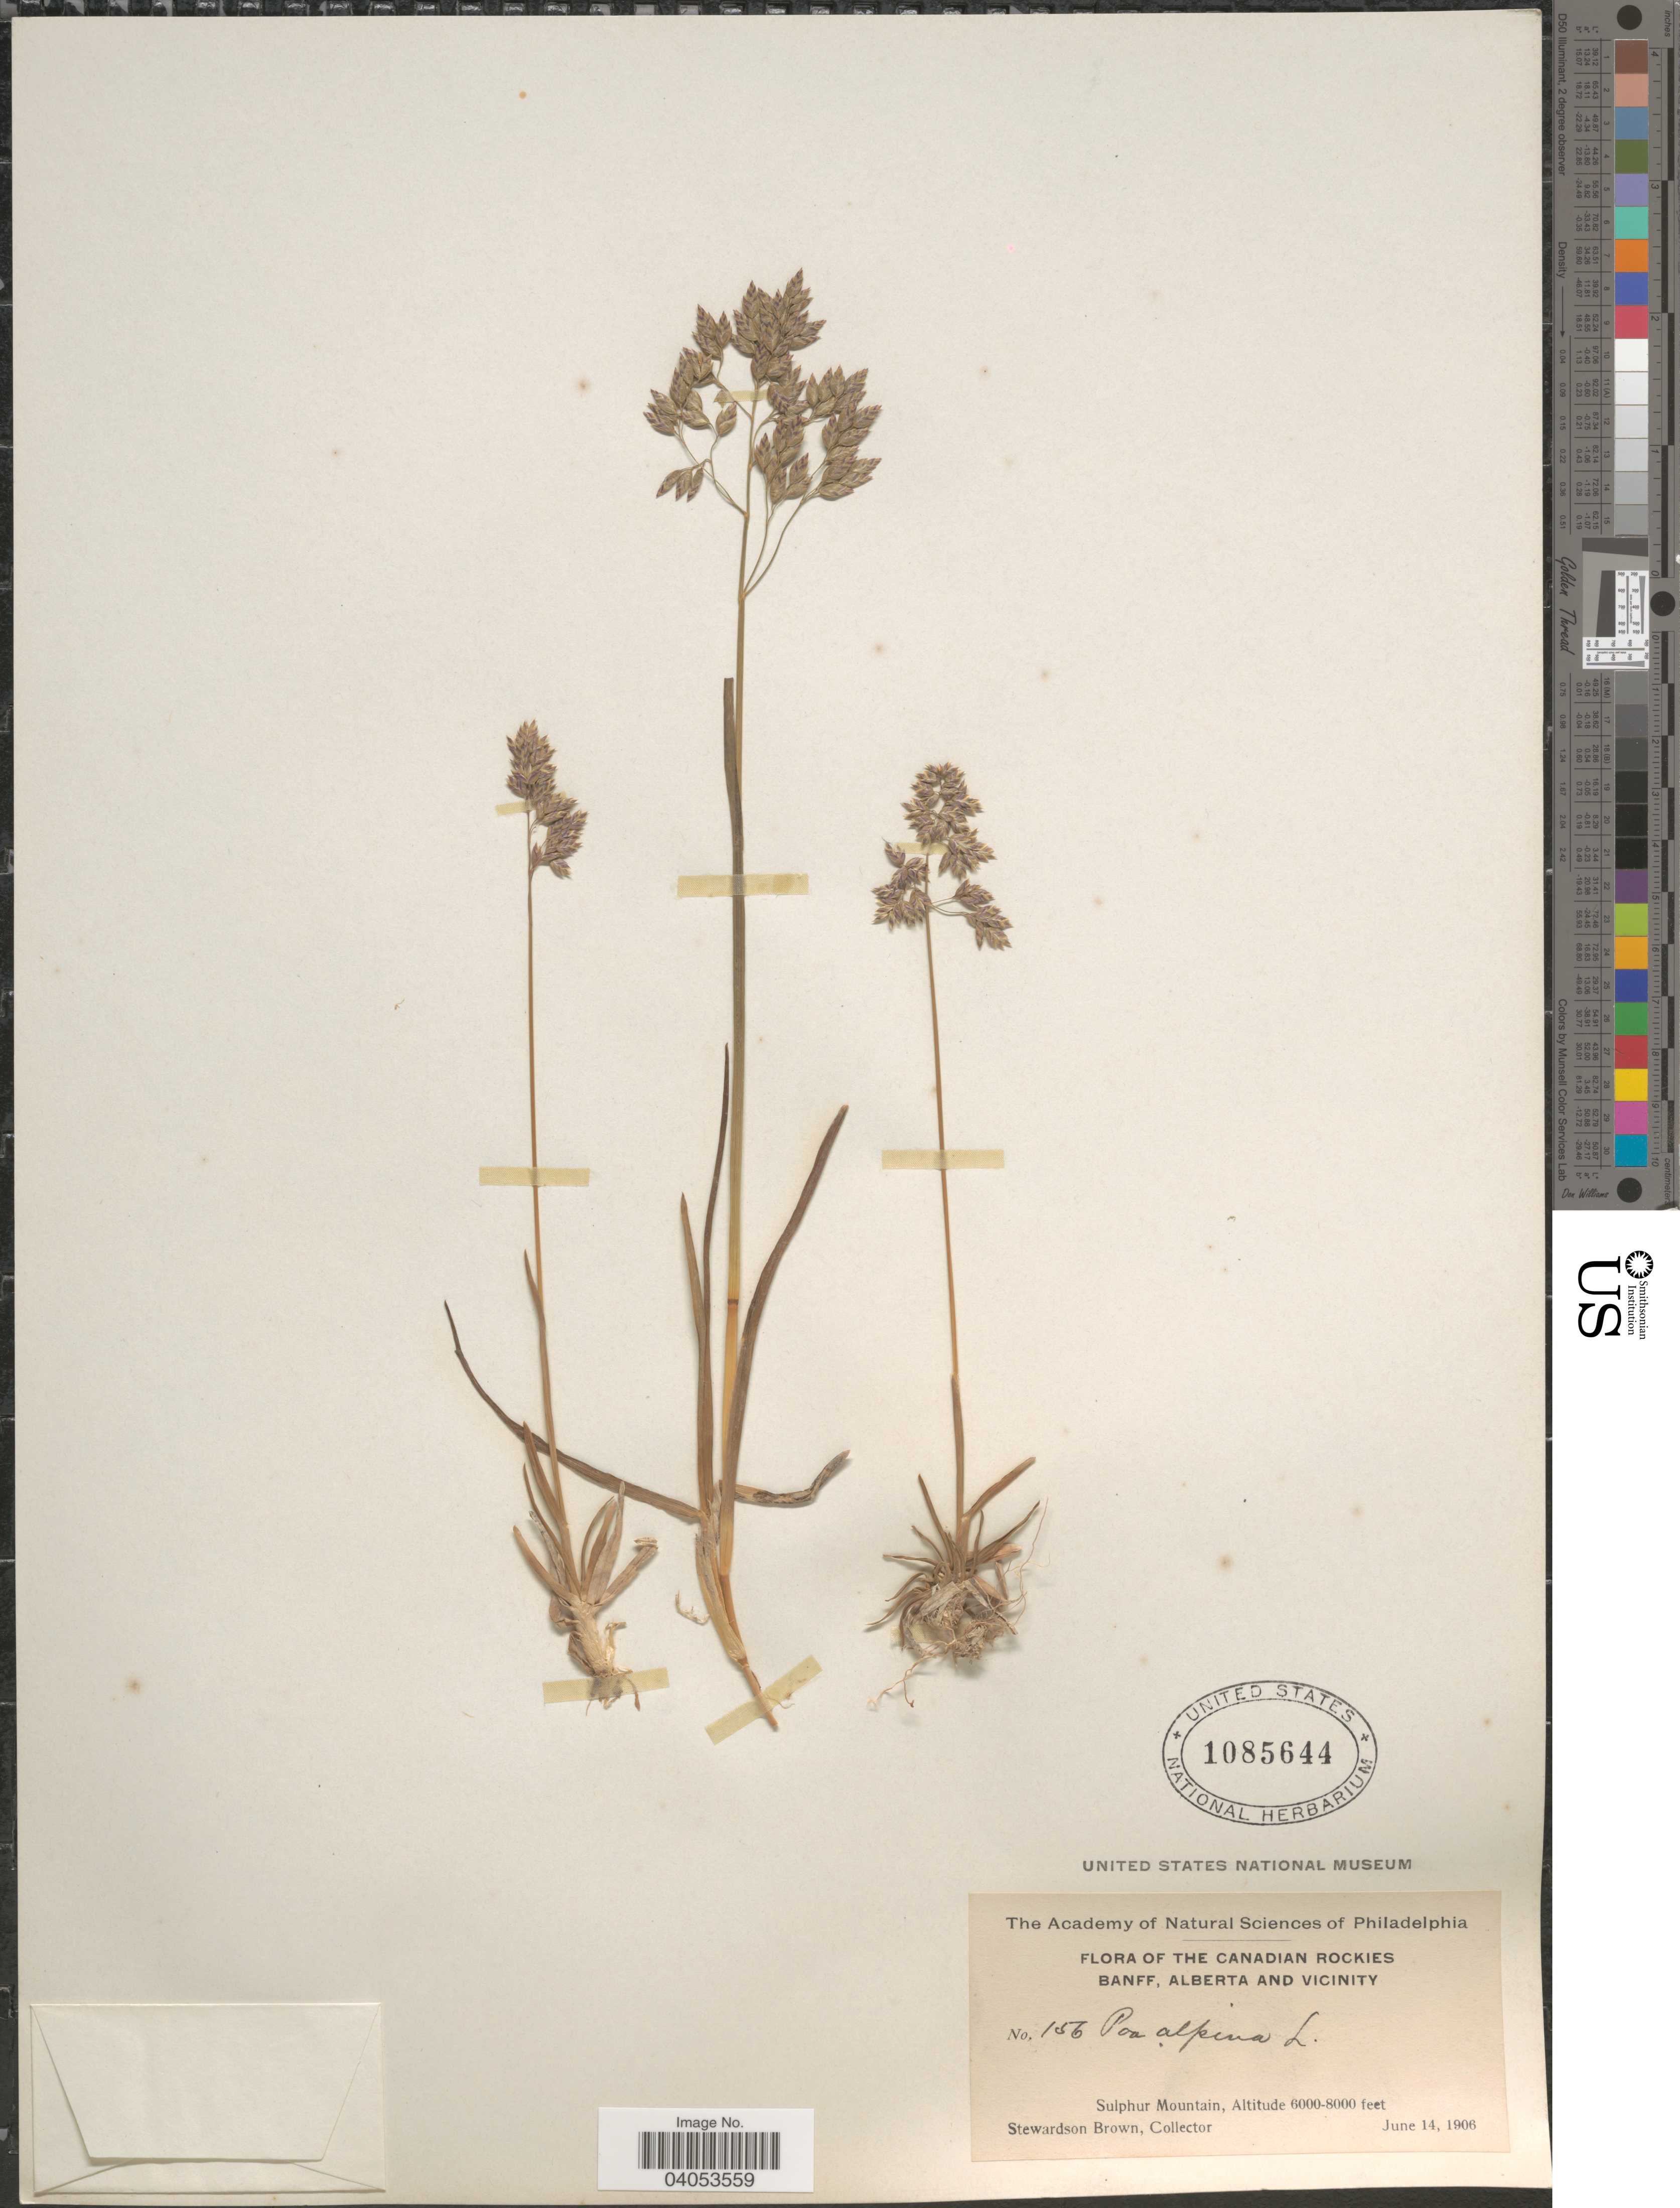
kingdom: Plantae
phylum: Tracheophyta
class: Liliopsida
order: Poales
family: Poaceae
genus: Poa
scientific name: Poa alpina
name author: L.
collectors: S. Brown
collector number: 156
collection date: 1906-06-14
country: Canada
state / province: Alberta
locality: The Canadian Rockies. Banff and Vicinity. Sulphur Mountain.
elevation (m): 1829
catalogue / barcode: US 1085644